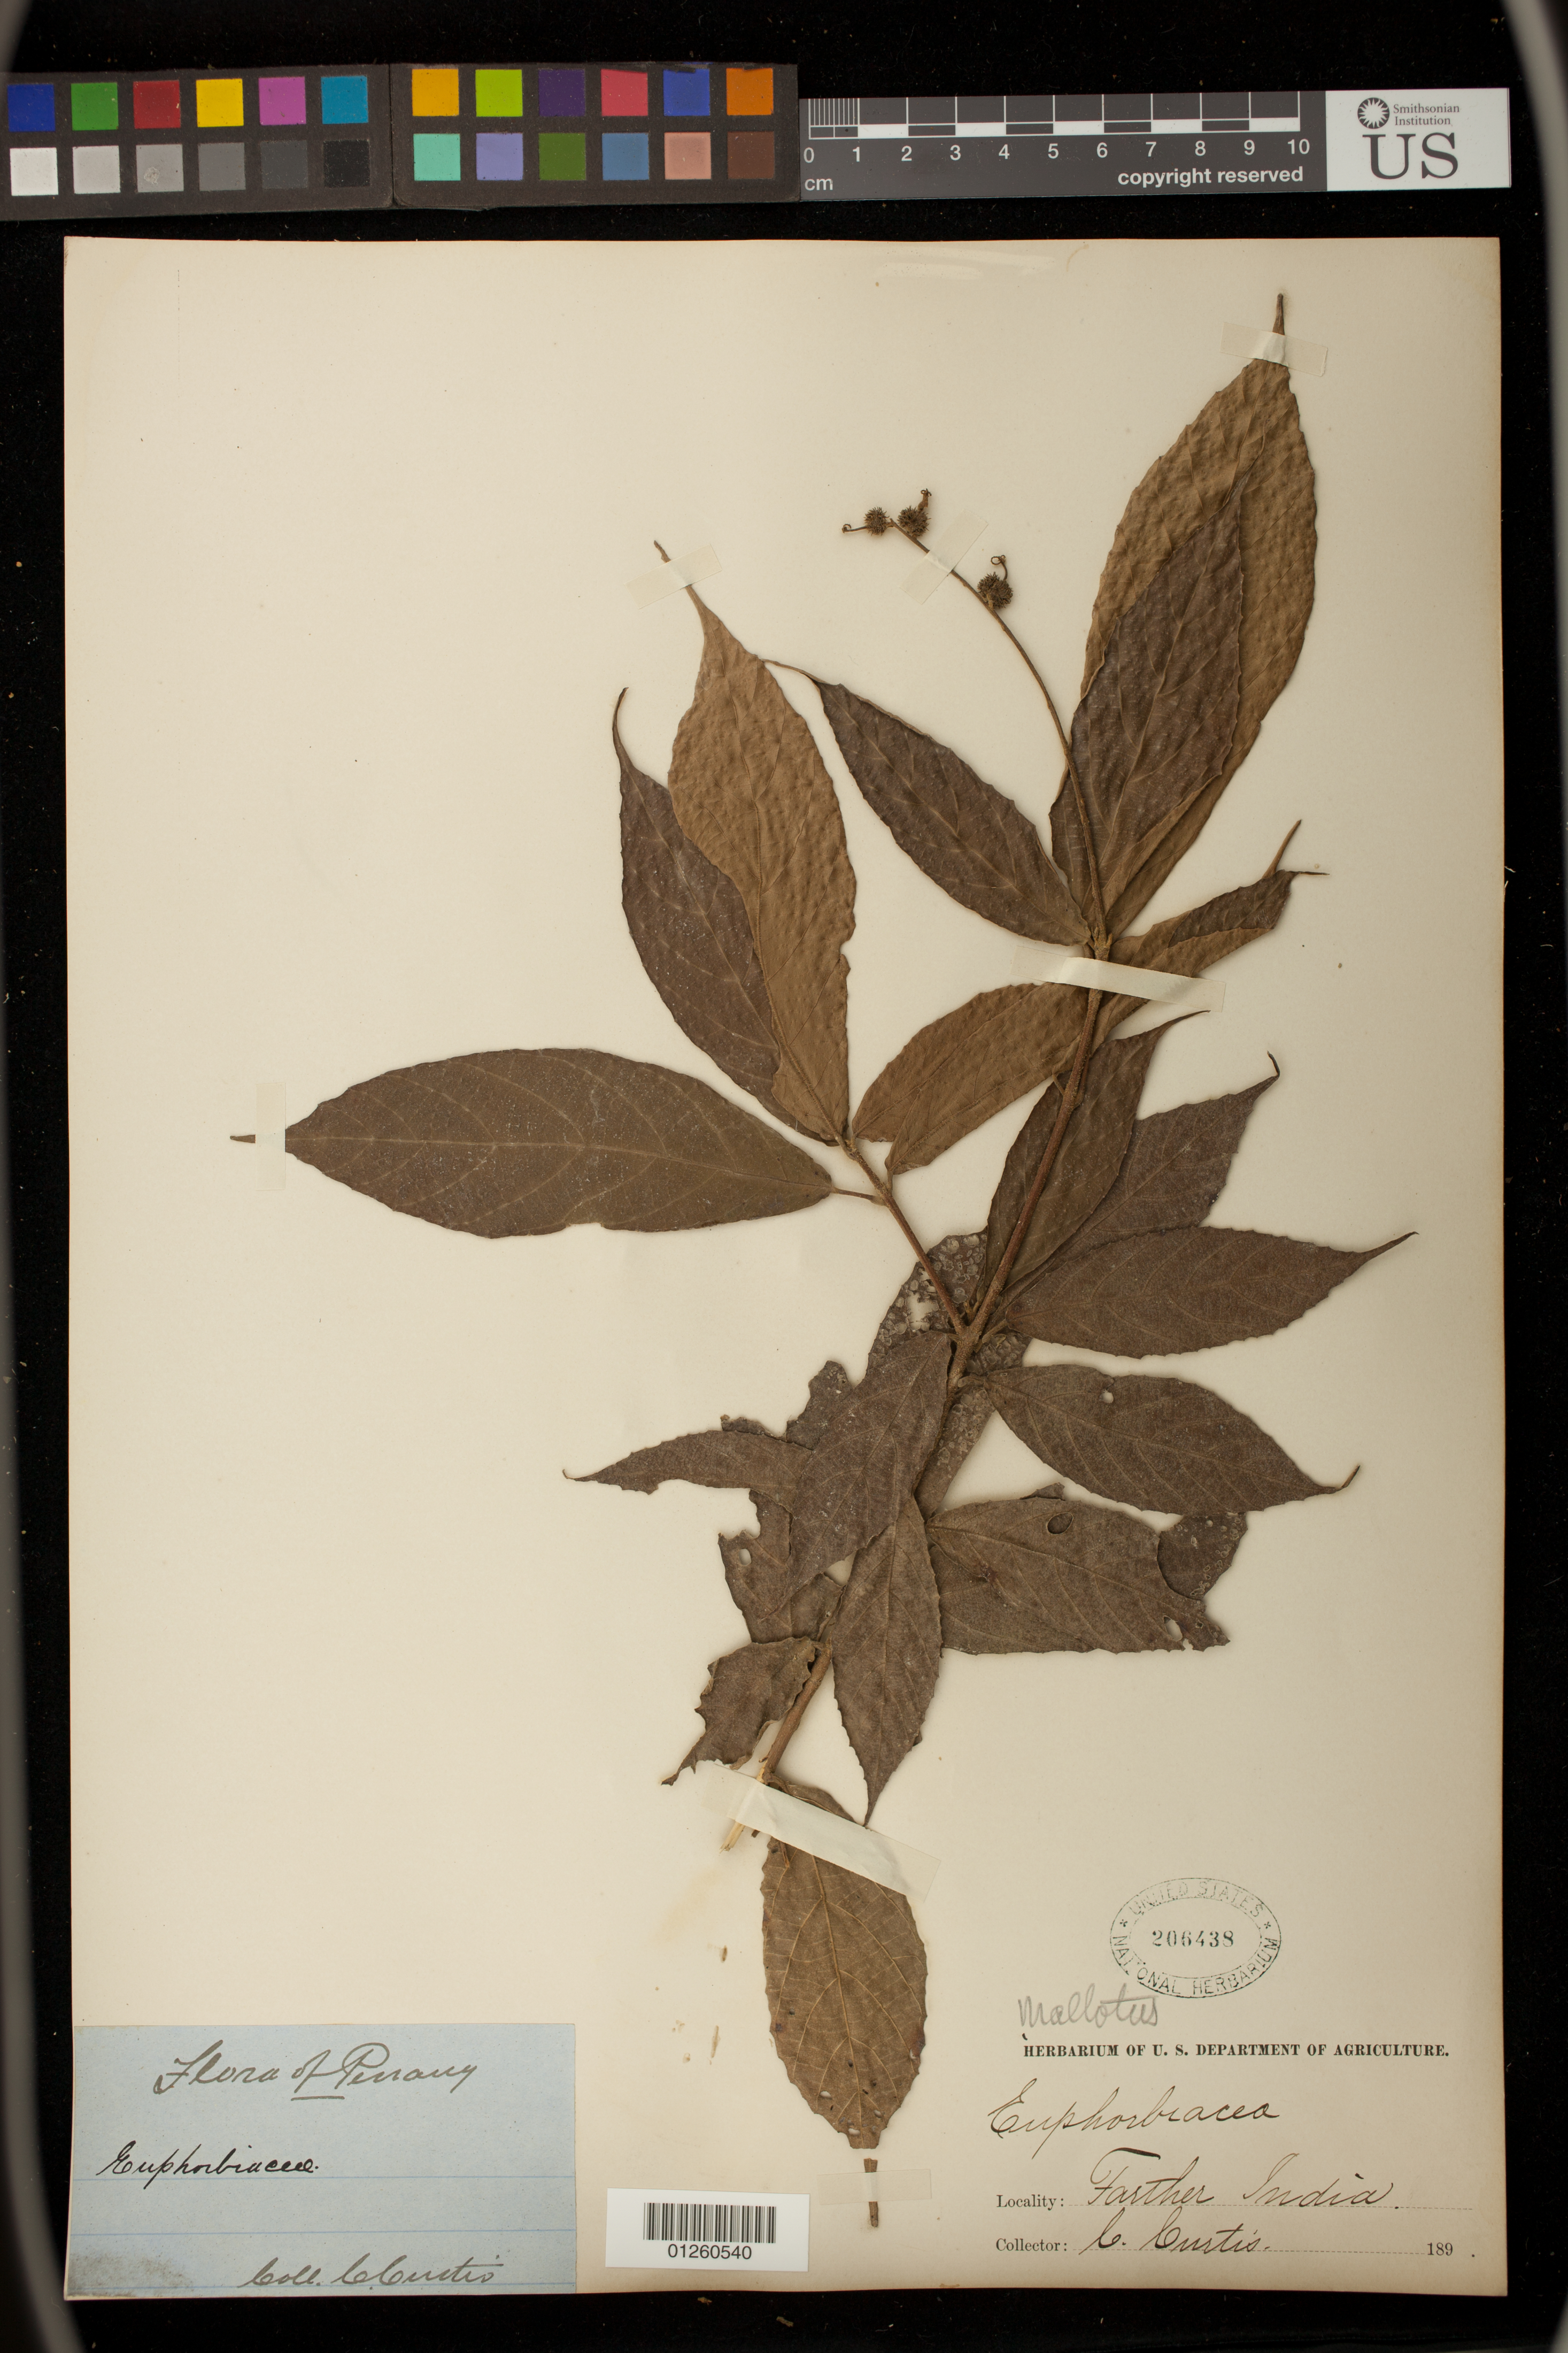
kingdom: Plantae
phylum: Tracheophyta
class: Magnoliopsida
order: Malpighiales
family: Euphorbiaceae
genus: Mallotus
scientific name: Mallotus sp.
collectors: C. Curtis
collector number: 189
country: Malaysia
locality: Penang. Farther India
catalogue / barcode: US 206438